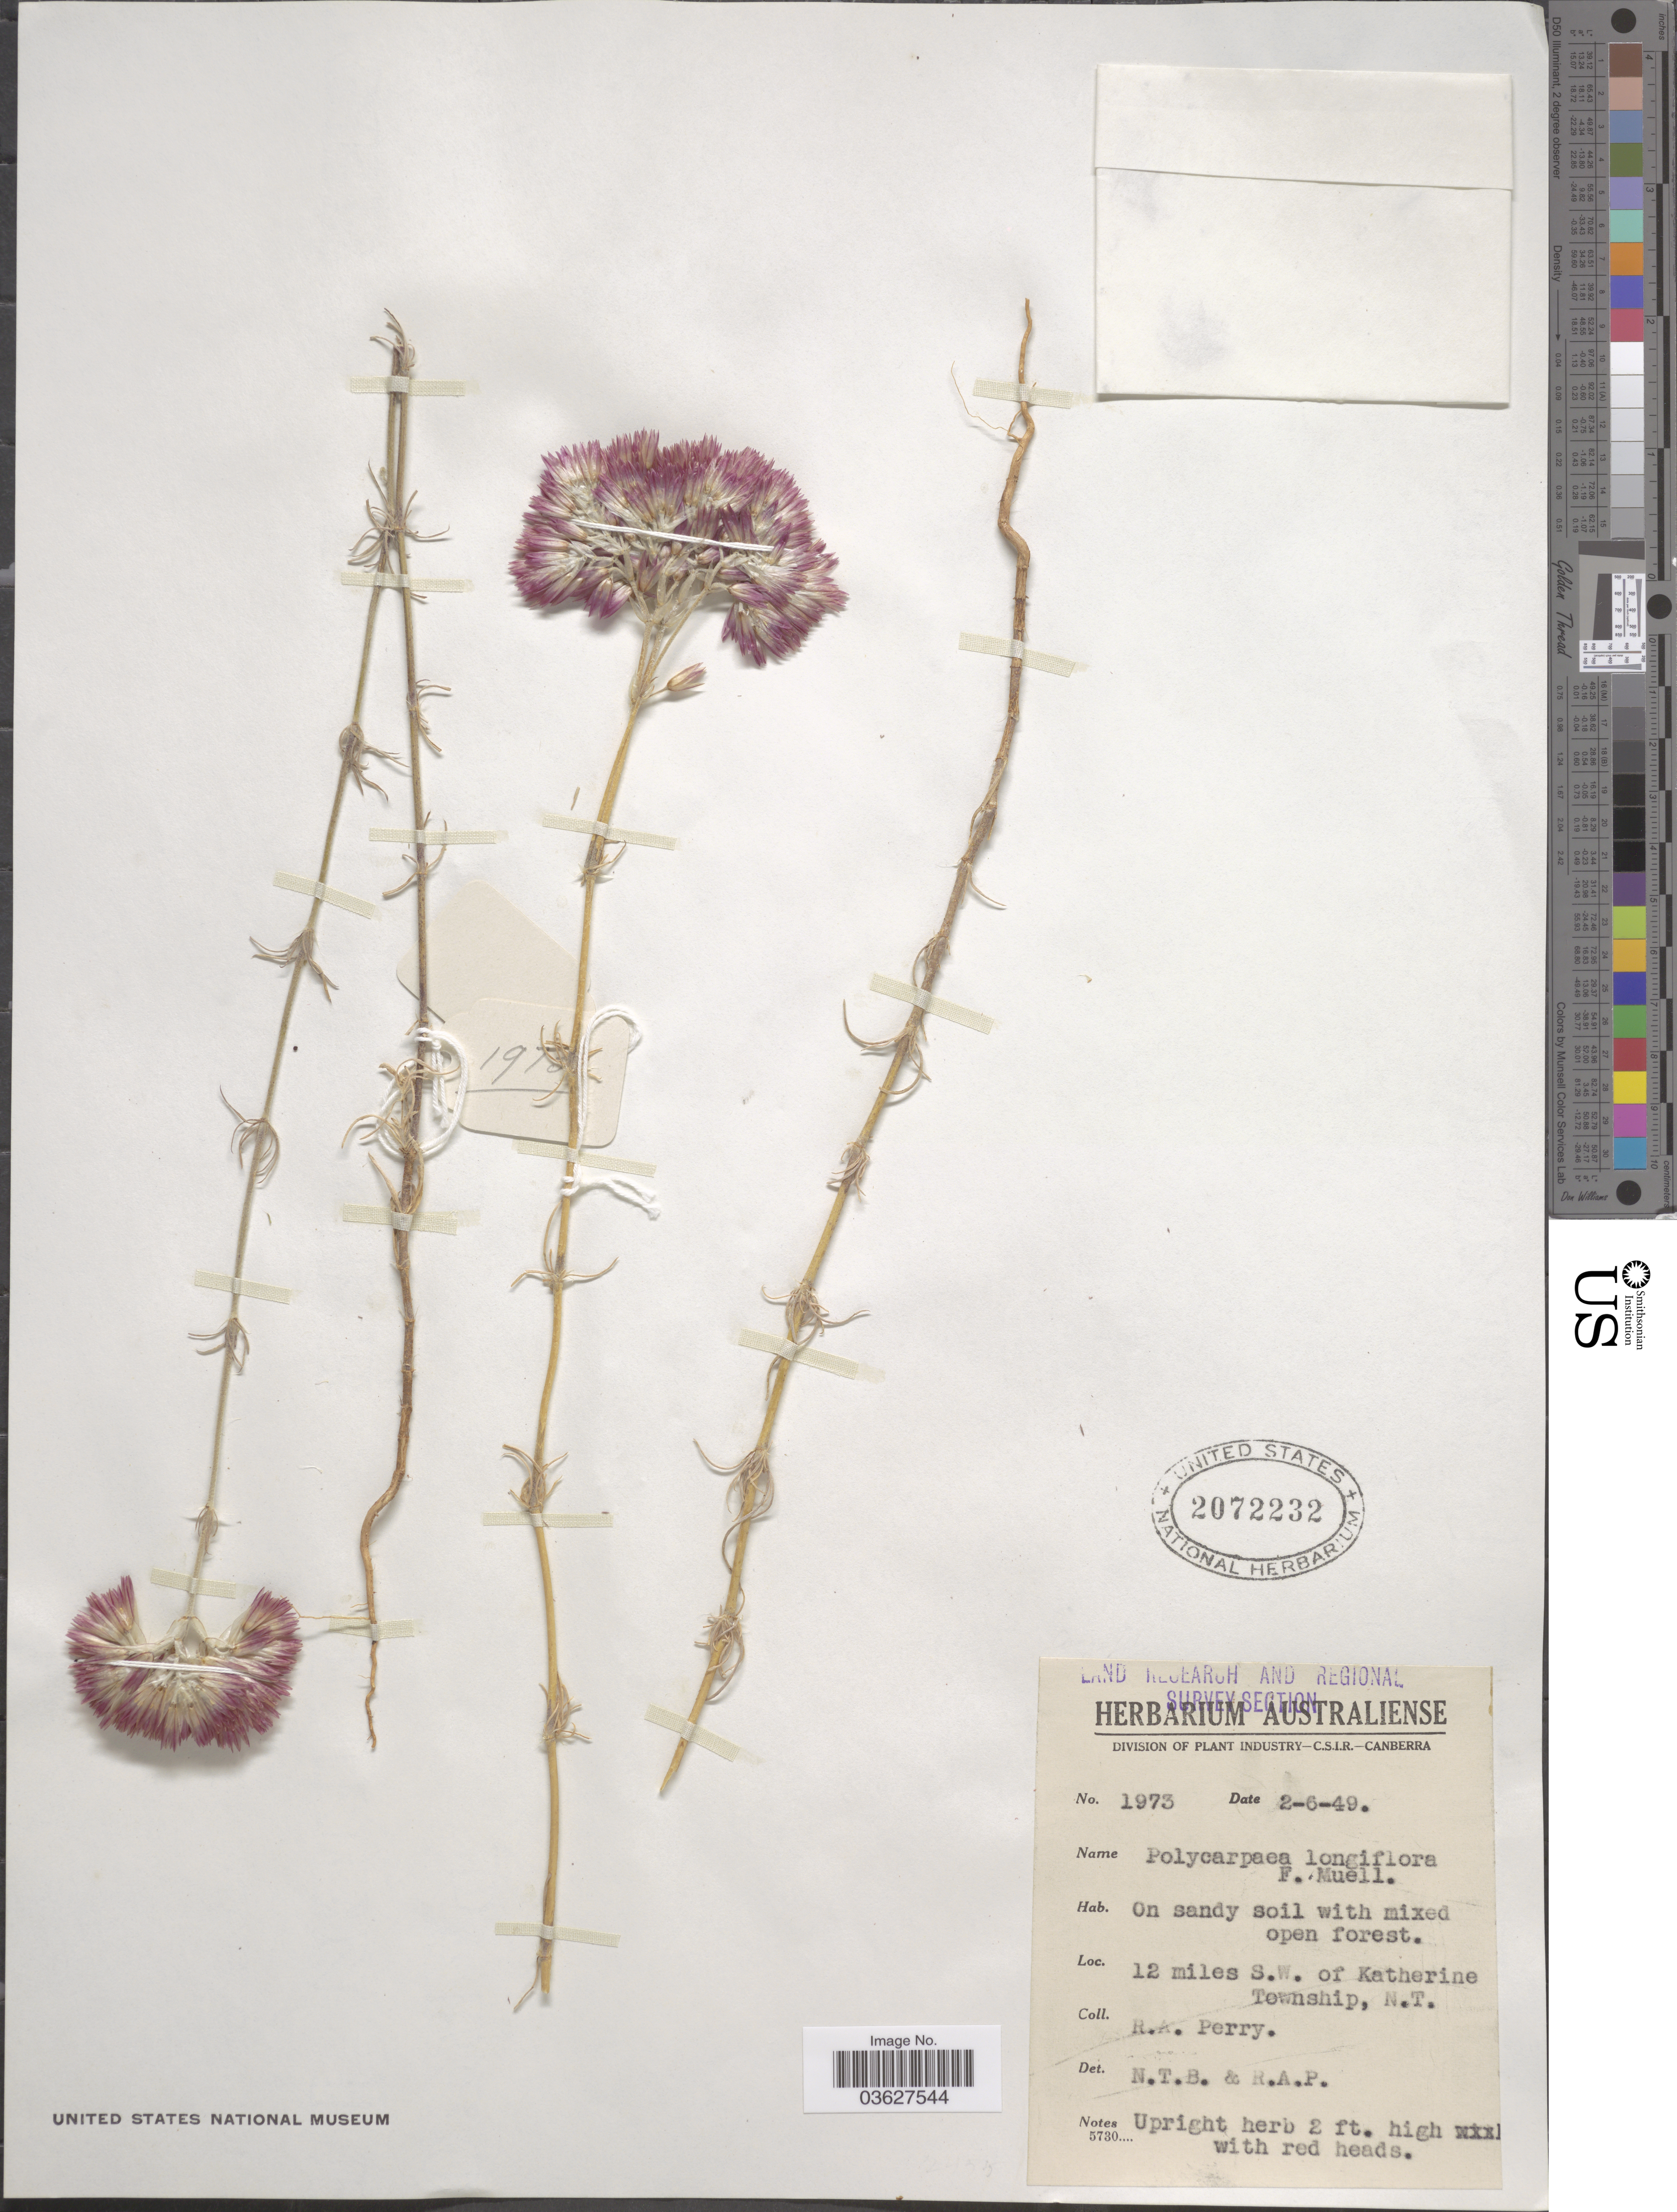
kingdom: Plantae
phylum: Tracheophyta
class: Magnoliopsida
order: Caryophyllales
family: Caryophyllaceae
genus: Polycarpaea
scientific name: Polycarpaea longiflora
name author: F. Muell.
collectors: Perry, R. A.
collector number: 1973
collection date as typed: Transcribed d/m/y: 2/6/49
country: Australia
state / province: Northern Territory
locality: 12 miles S.W. of Katherine Township.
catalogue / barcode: US 2072232